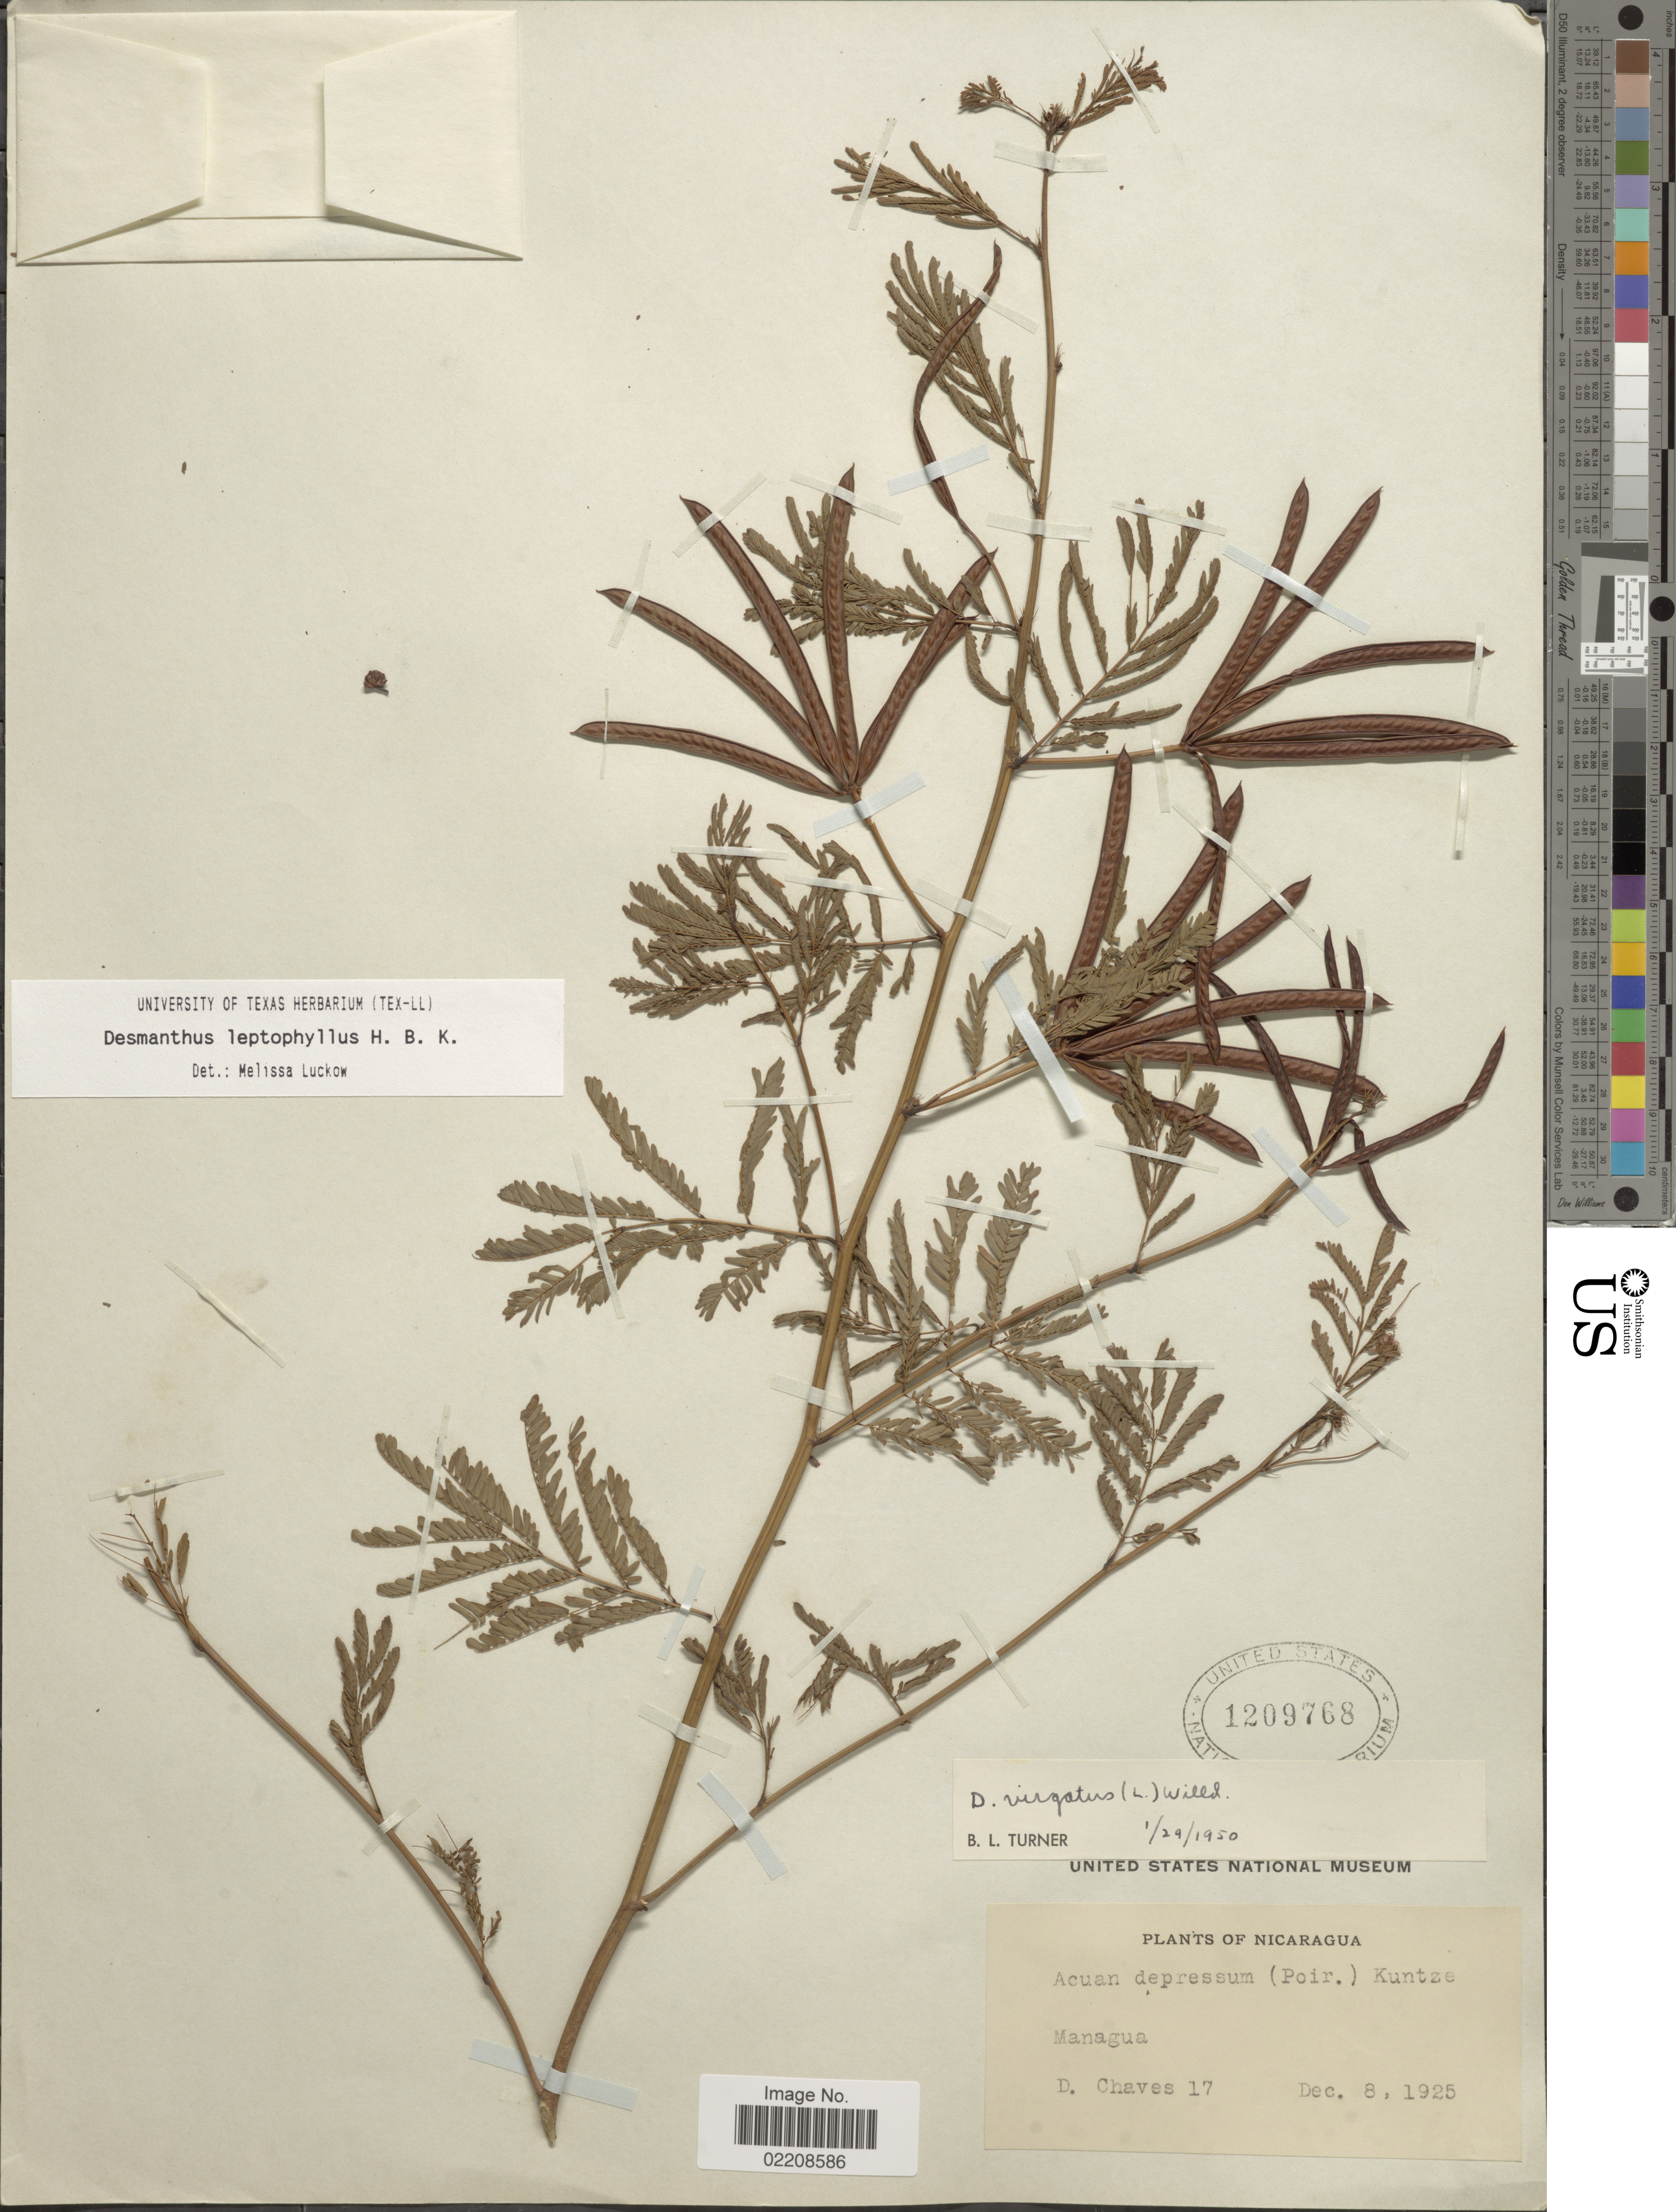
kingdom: Plantae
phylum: Tracheophyta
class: Magnoliopsida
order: Fabales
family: Fabaceae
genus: Desmanthus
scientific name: Desmanthus leptophyllus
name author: Kunth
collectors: D. Chaves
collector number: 17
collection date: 1925-12-08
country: Nicaragua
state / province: Managua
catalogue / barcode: US 1209768